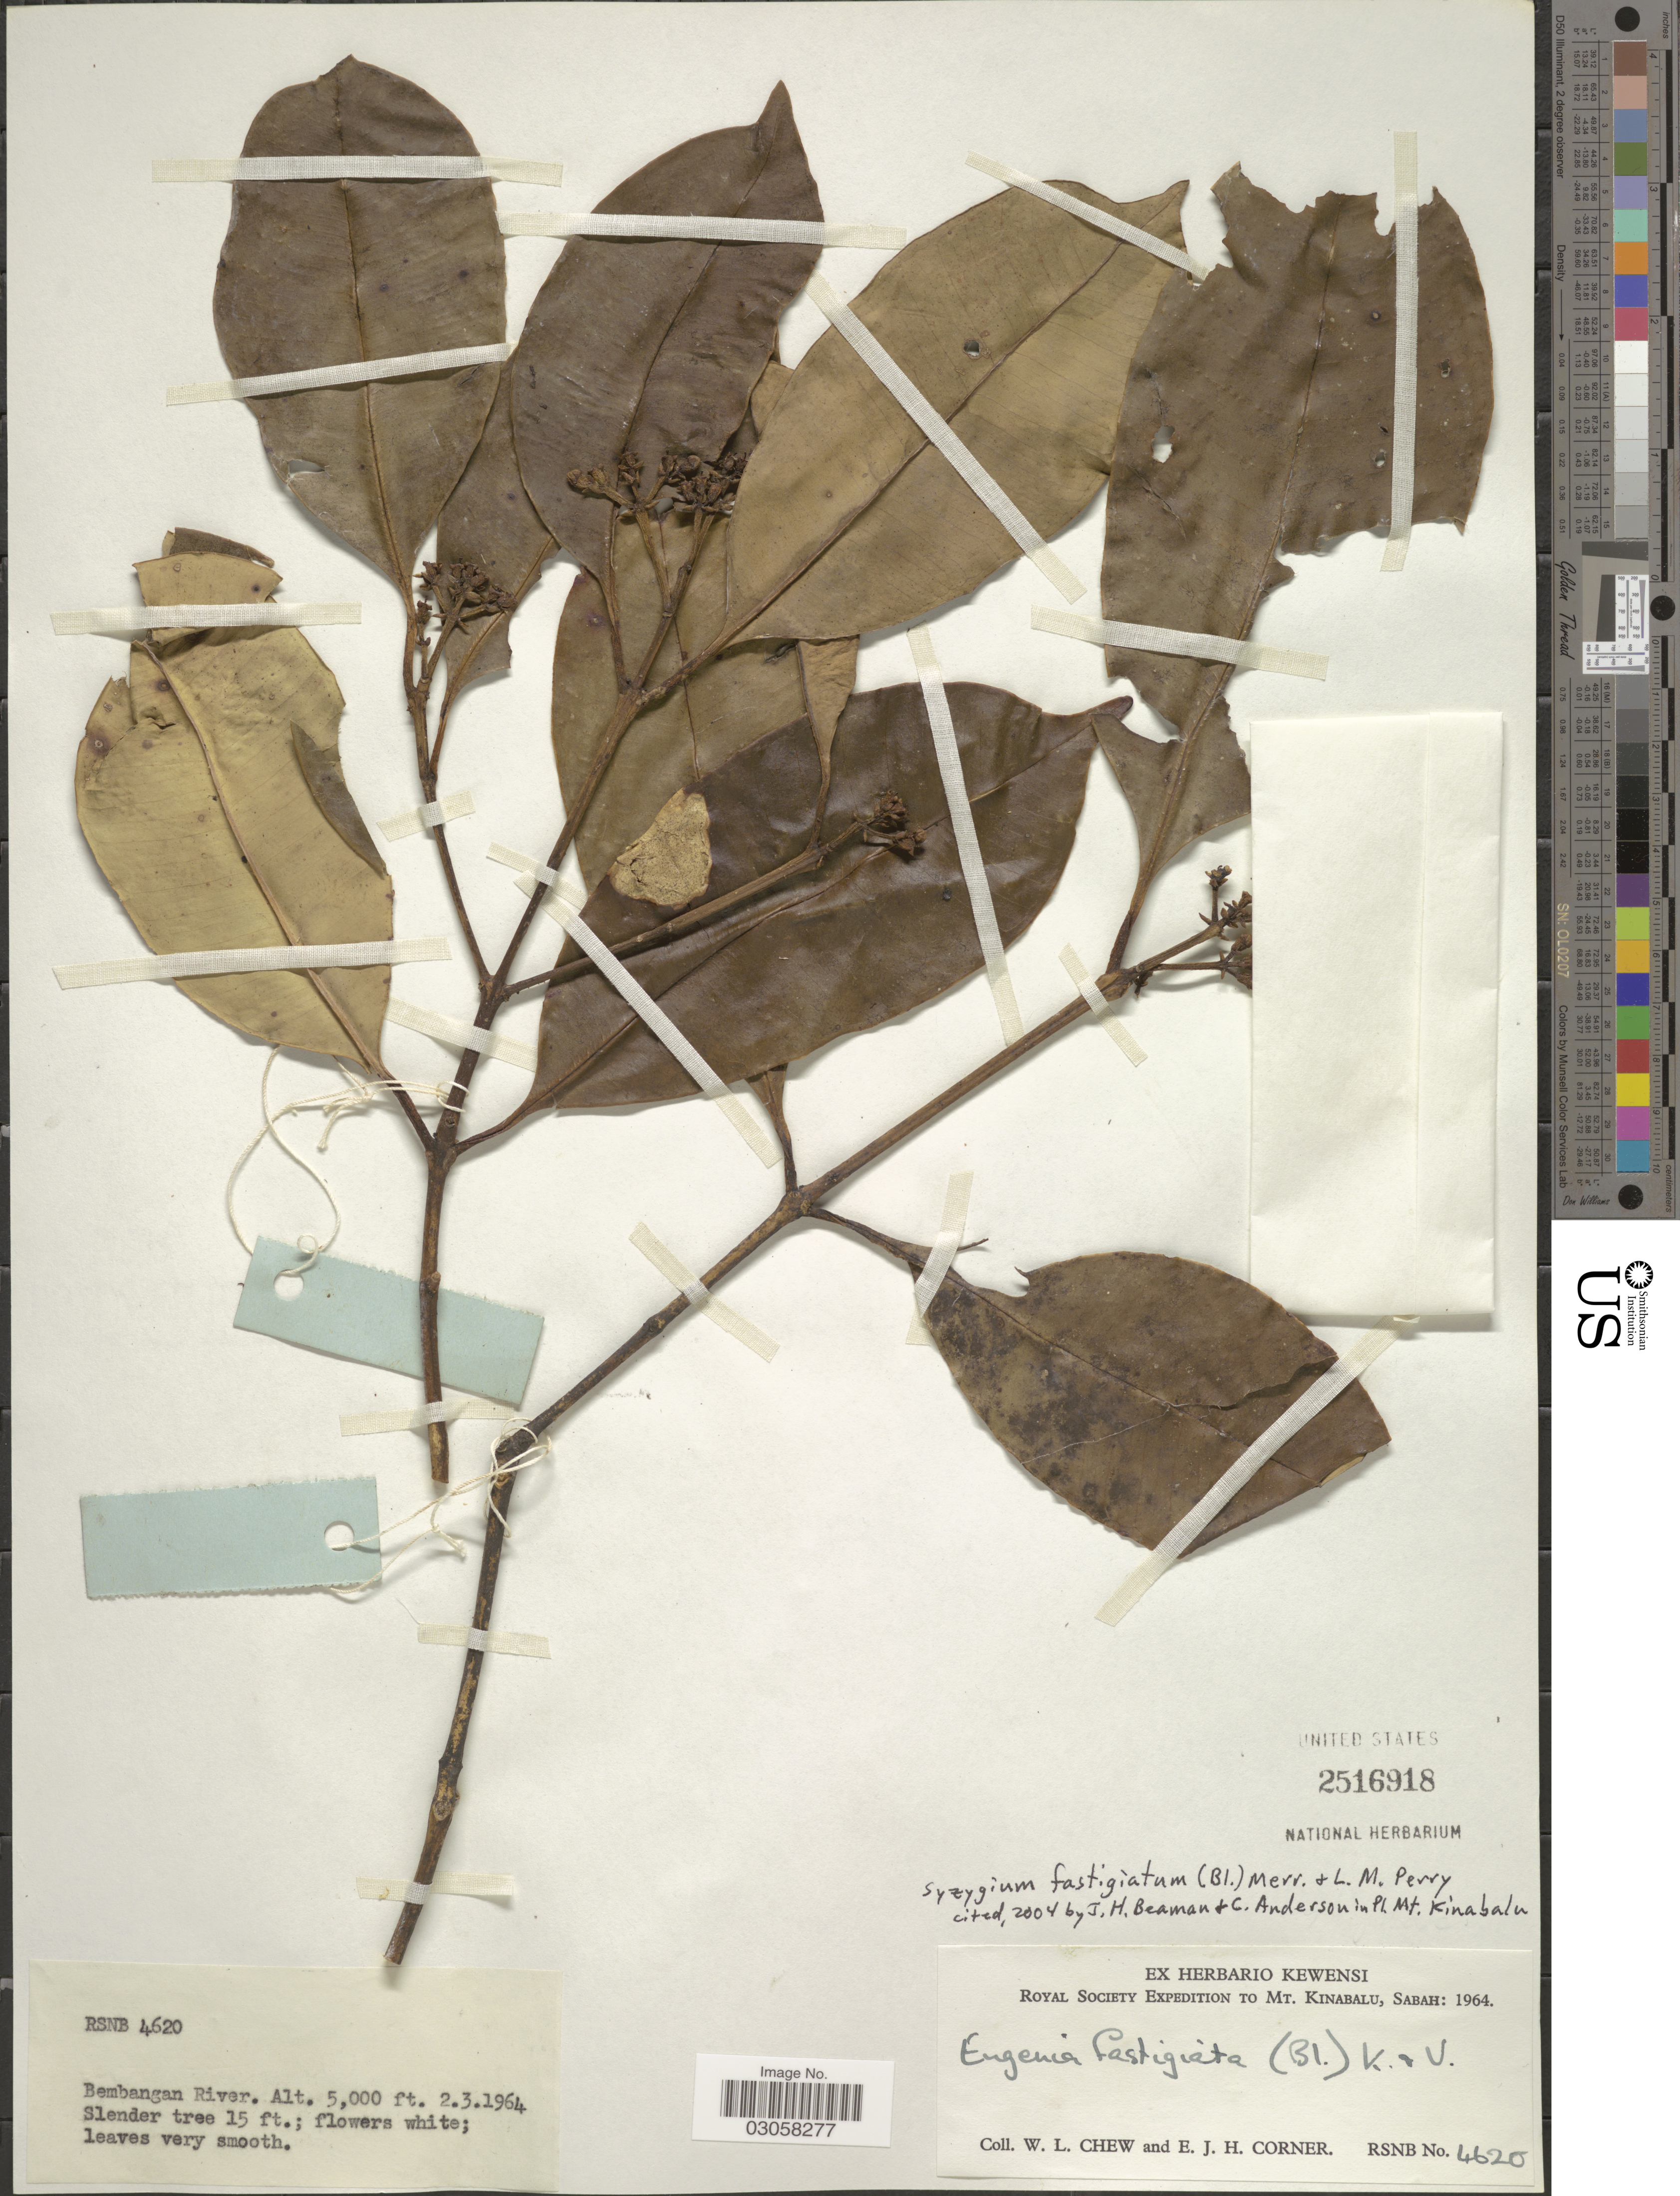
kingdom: Plantae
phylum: Tracheophyta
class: Magnoliopsida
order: Myrtales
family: Myrtaceae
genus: Syzygium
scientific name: Syzygium fastigiatum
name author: (Blume) Merr. & L.M. Perry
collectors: W. Chew & E. Corner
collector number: RSNB4620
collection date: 1964-03-02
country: Malaysia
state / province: Sabah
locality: Mt. Kinabalu, Sabah. Bembangan River.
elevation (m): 1524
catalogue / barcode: US 2516918